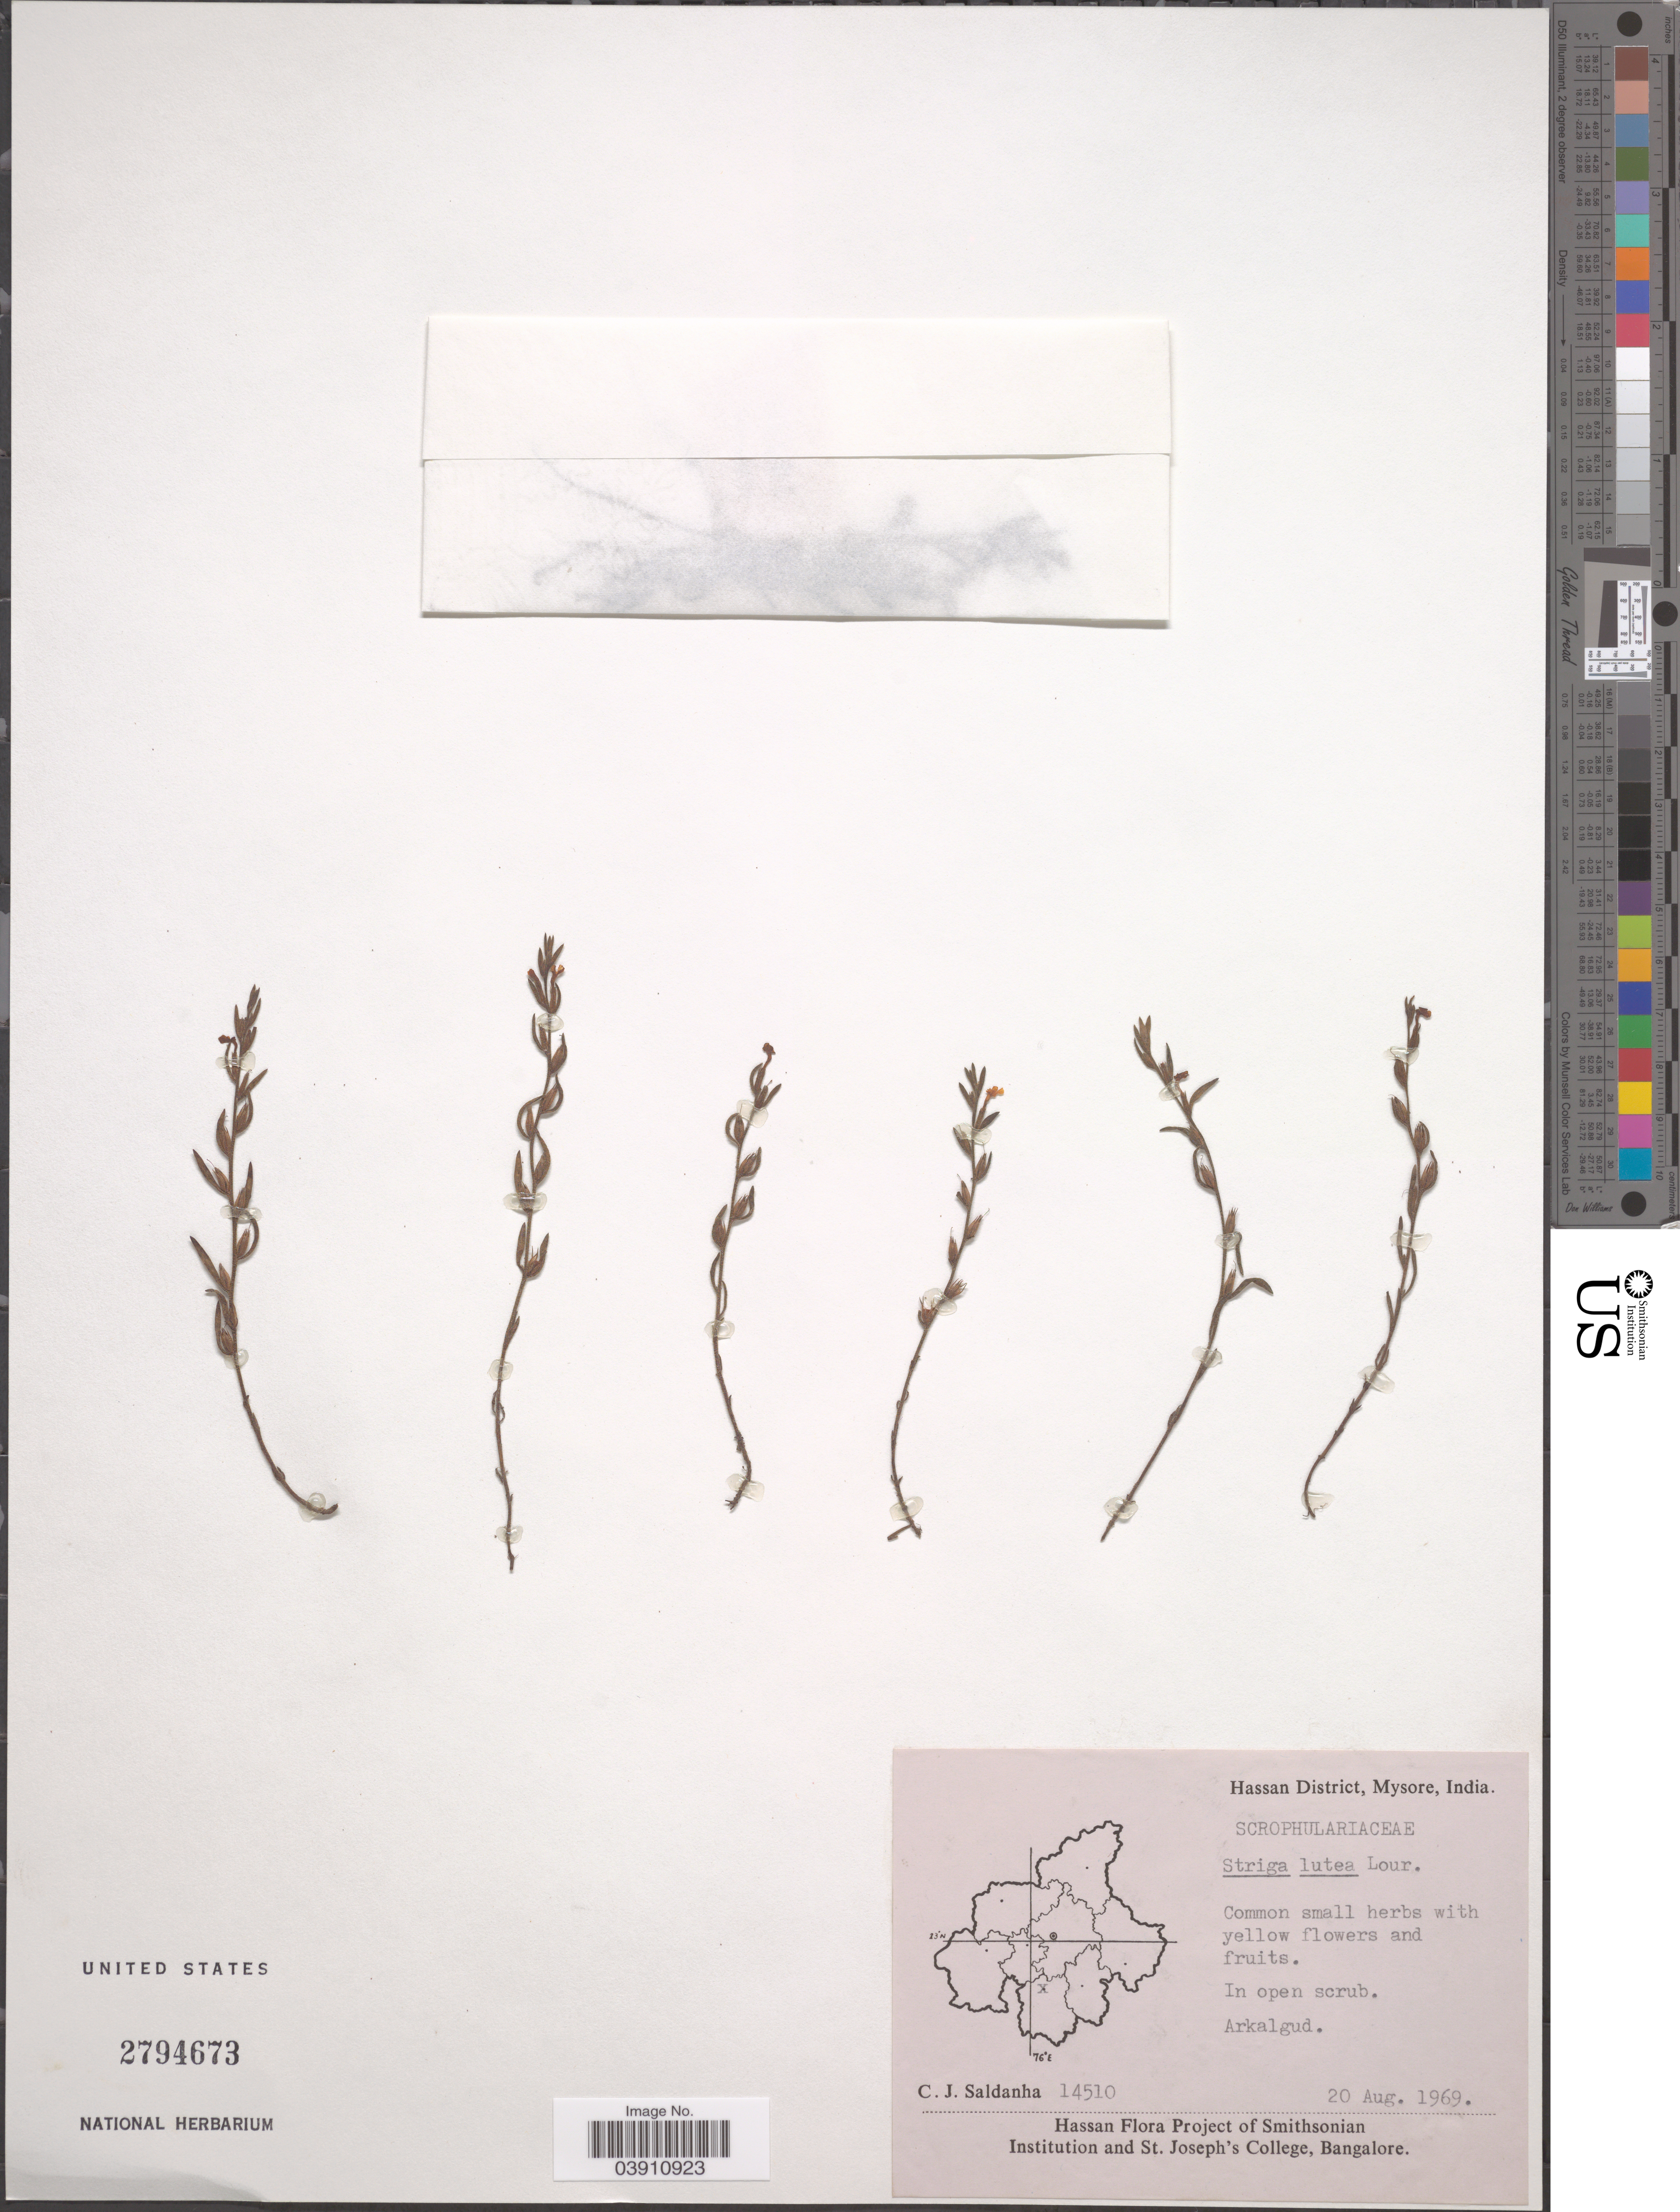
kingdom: Plantae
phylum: Tracheophyta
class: Magnoliopsida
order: Lamiales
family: Orobanchaceae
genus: Striga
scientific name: Striga lutea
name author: Lour.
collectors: C. J. Saldanha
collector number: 14510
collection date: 1969-08-20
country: India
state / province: Karnataka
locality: Hassan District, Mysore. Arkalgud.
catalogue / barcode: US 2794673